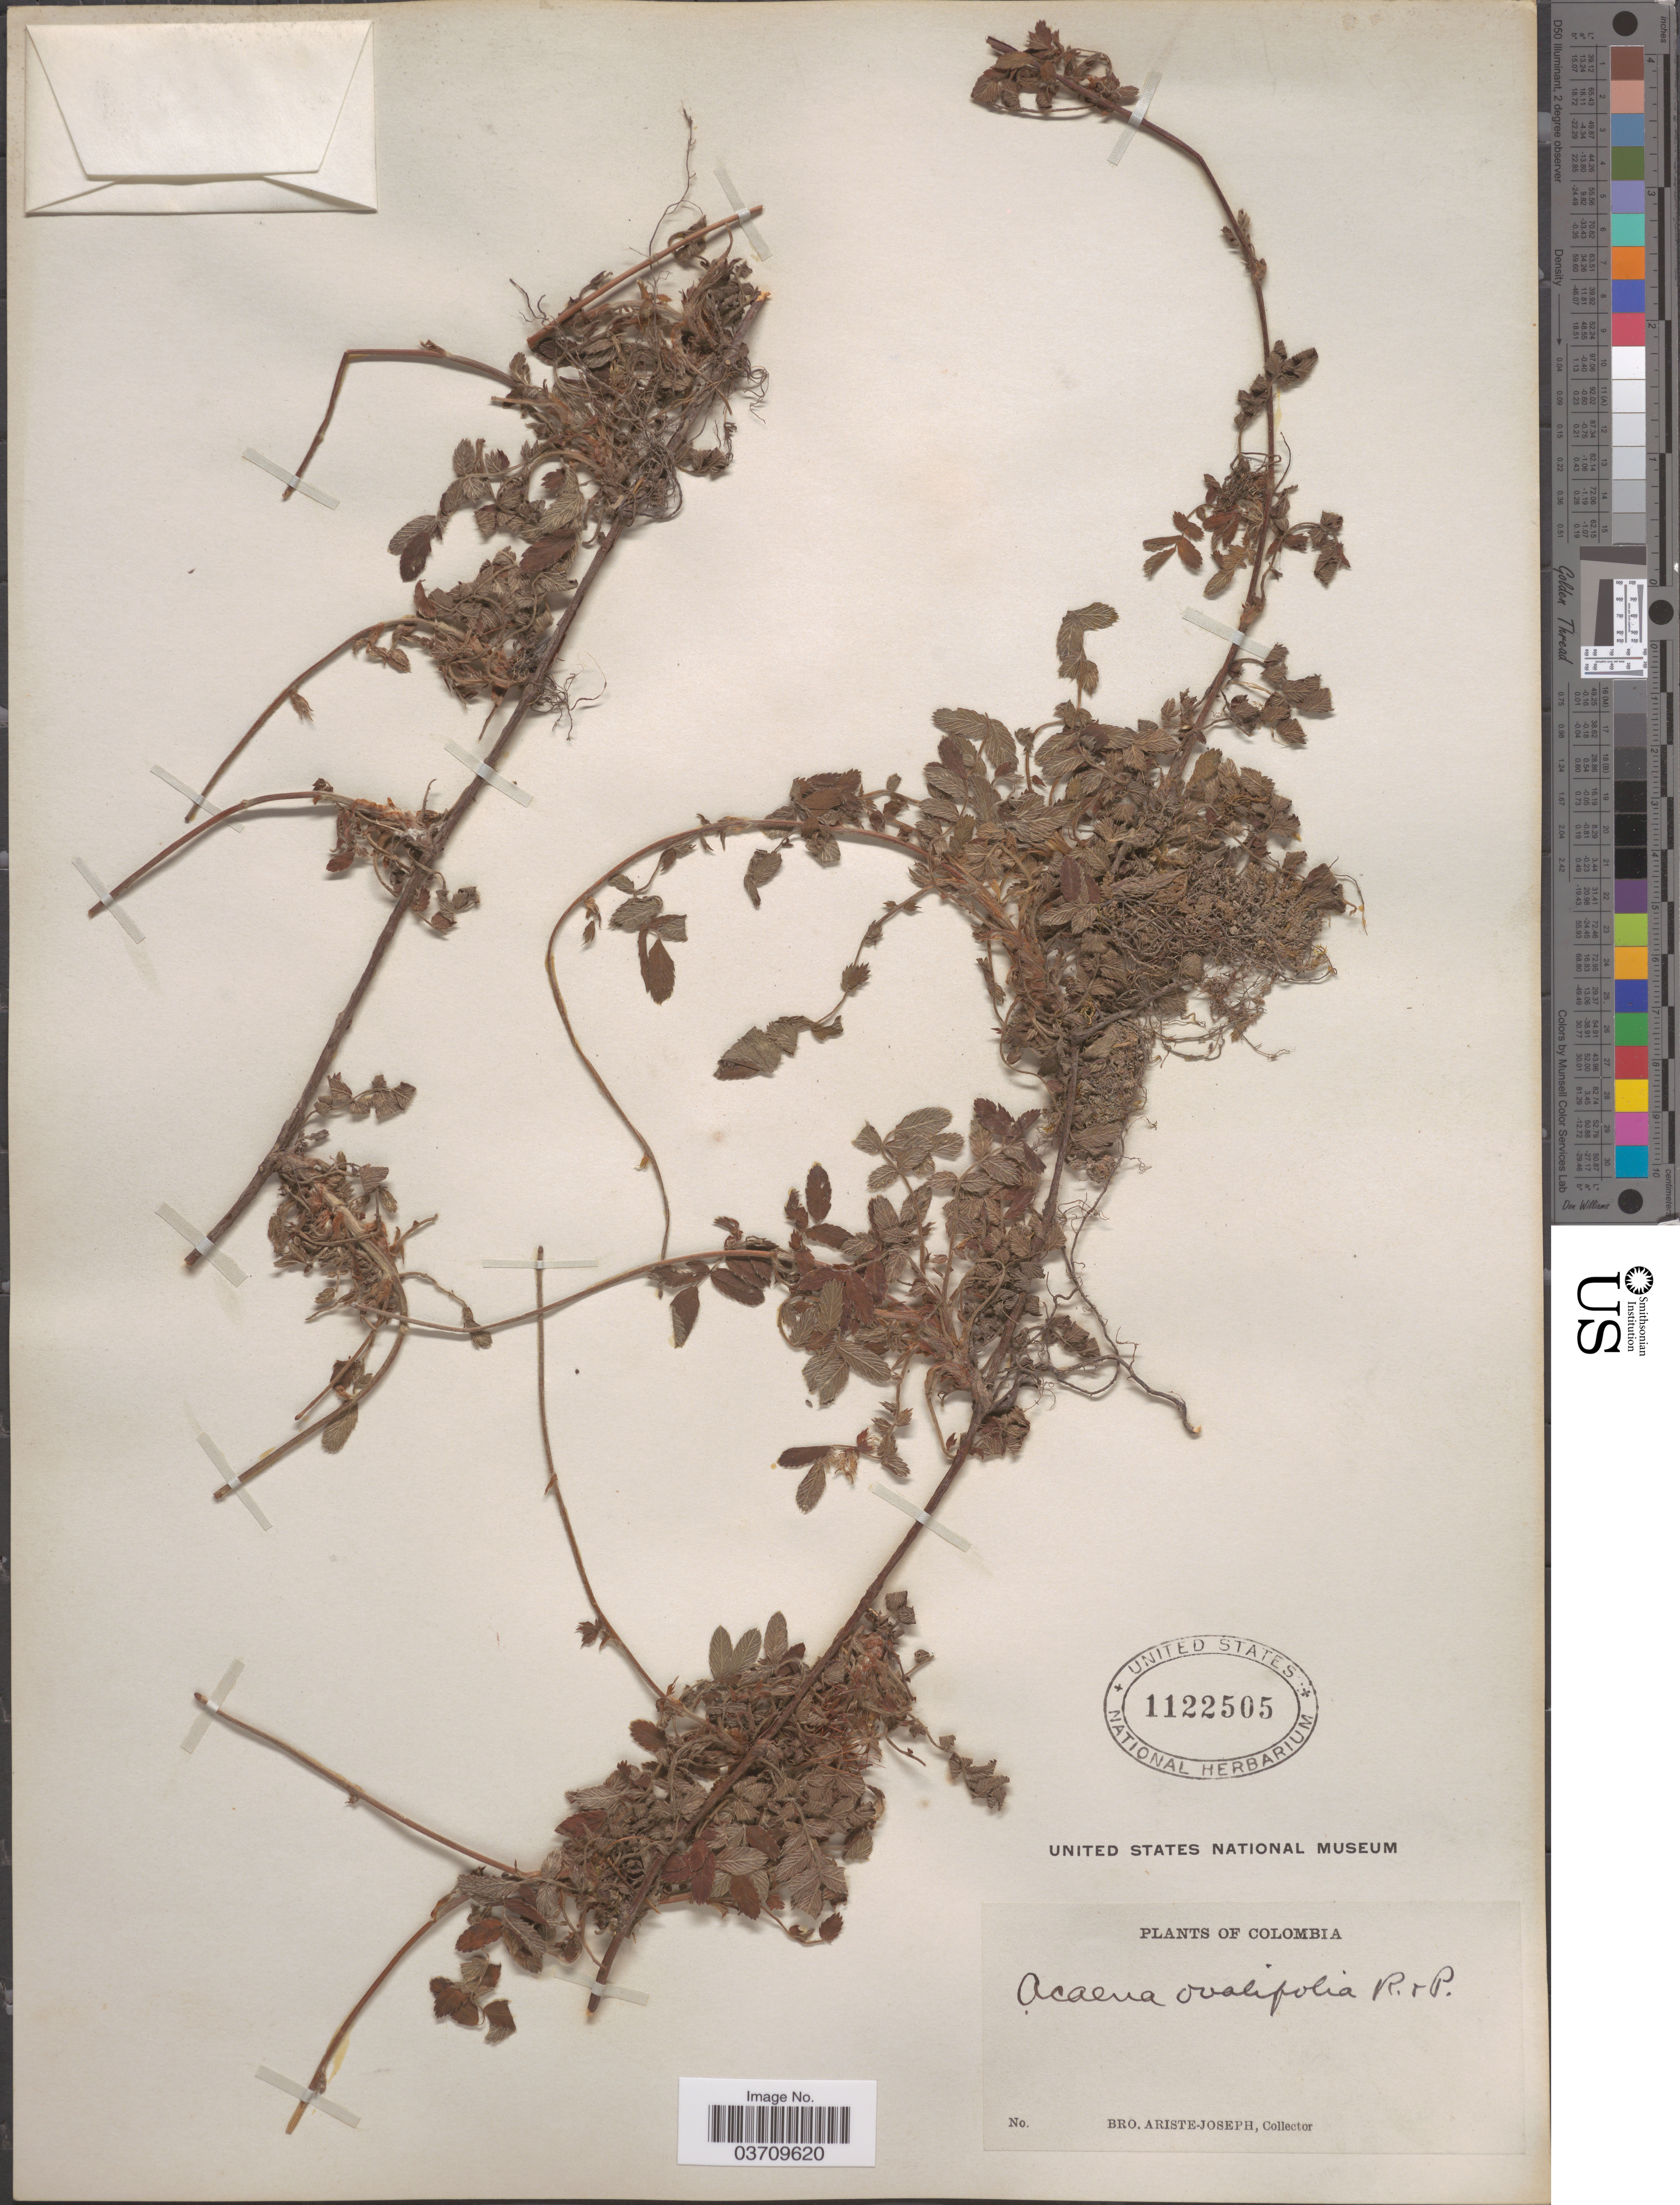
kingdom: Plantae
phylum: Tracheophyta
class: Magnoliopsida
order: Rosales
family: Rosaceae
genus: Acaena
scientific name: Acaena ovalifolia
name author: Ruiz & Pav.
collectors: Bro. Ariste-Joseph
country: Colombia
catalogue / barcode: US 1122505